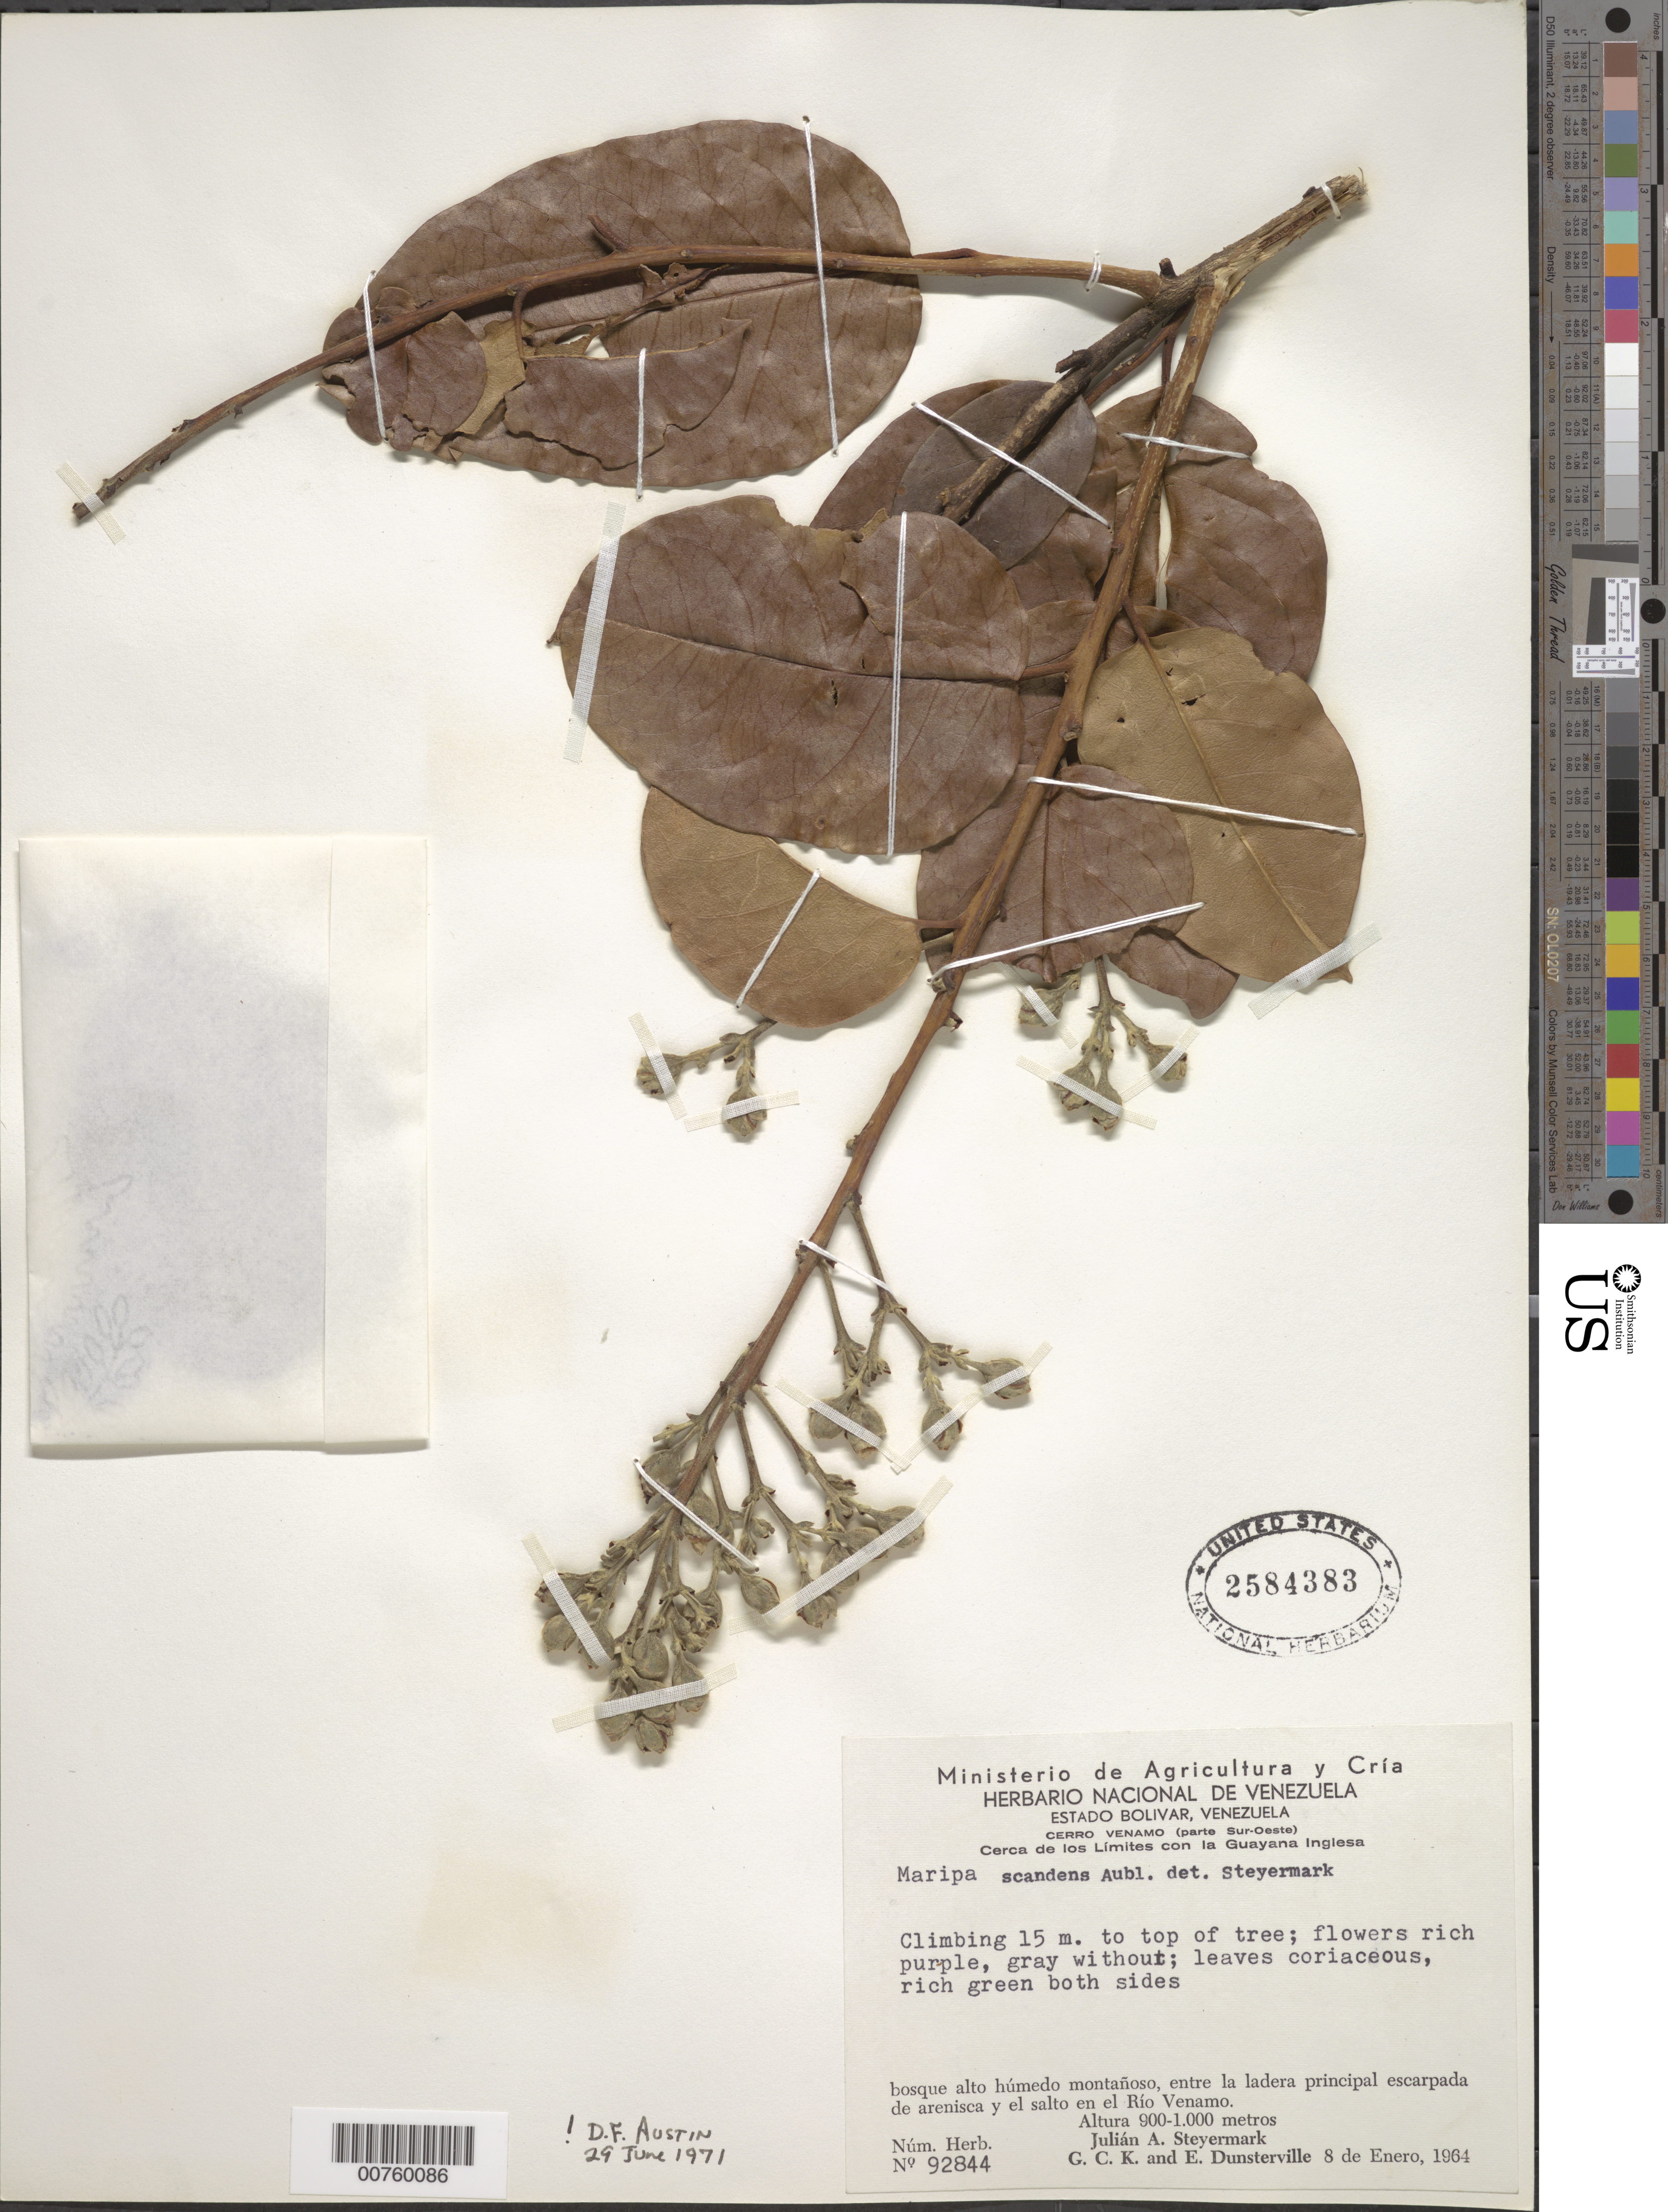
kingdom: Plantae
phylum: Tracheophyta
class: Magnoliopsida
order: Solanales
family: Convolvulaceae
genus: Maripa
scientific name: Maripa scandens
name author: Aubl.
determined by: Austin, D. F.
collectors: J. Steyermark, G. C. K. Dunsterville & E. Dunsterville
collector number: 92844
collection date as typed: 8-Jan-64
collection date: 1964-01-08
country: Venezuela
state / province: Bolívar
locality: Cerro Venamo, Río Venamo, cerca de los limites con Guayana Inglesa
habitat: High wet montane forest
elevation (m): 900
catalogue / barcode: US 2584383